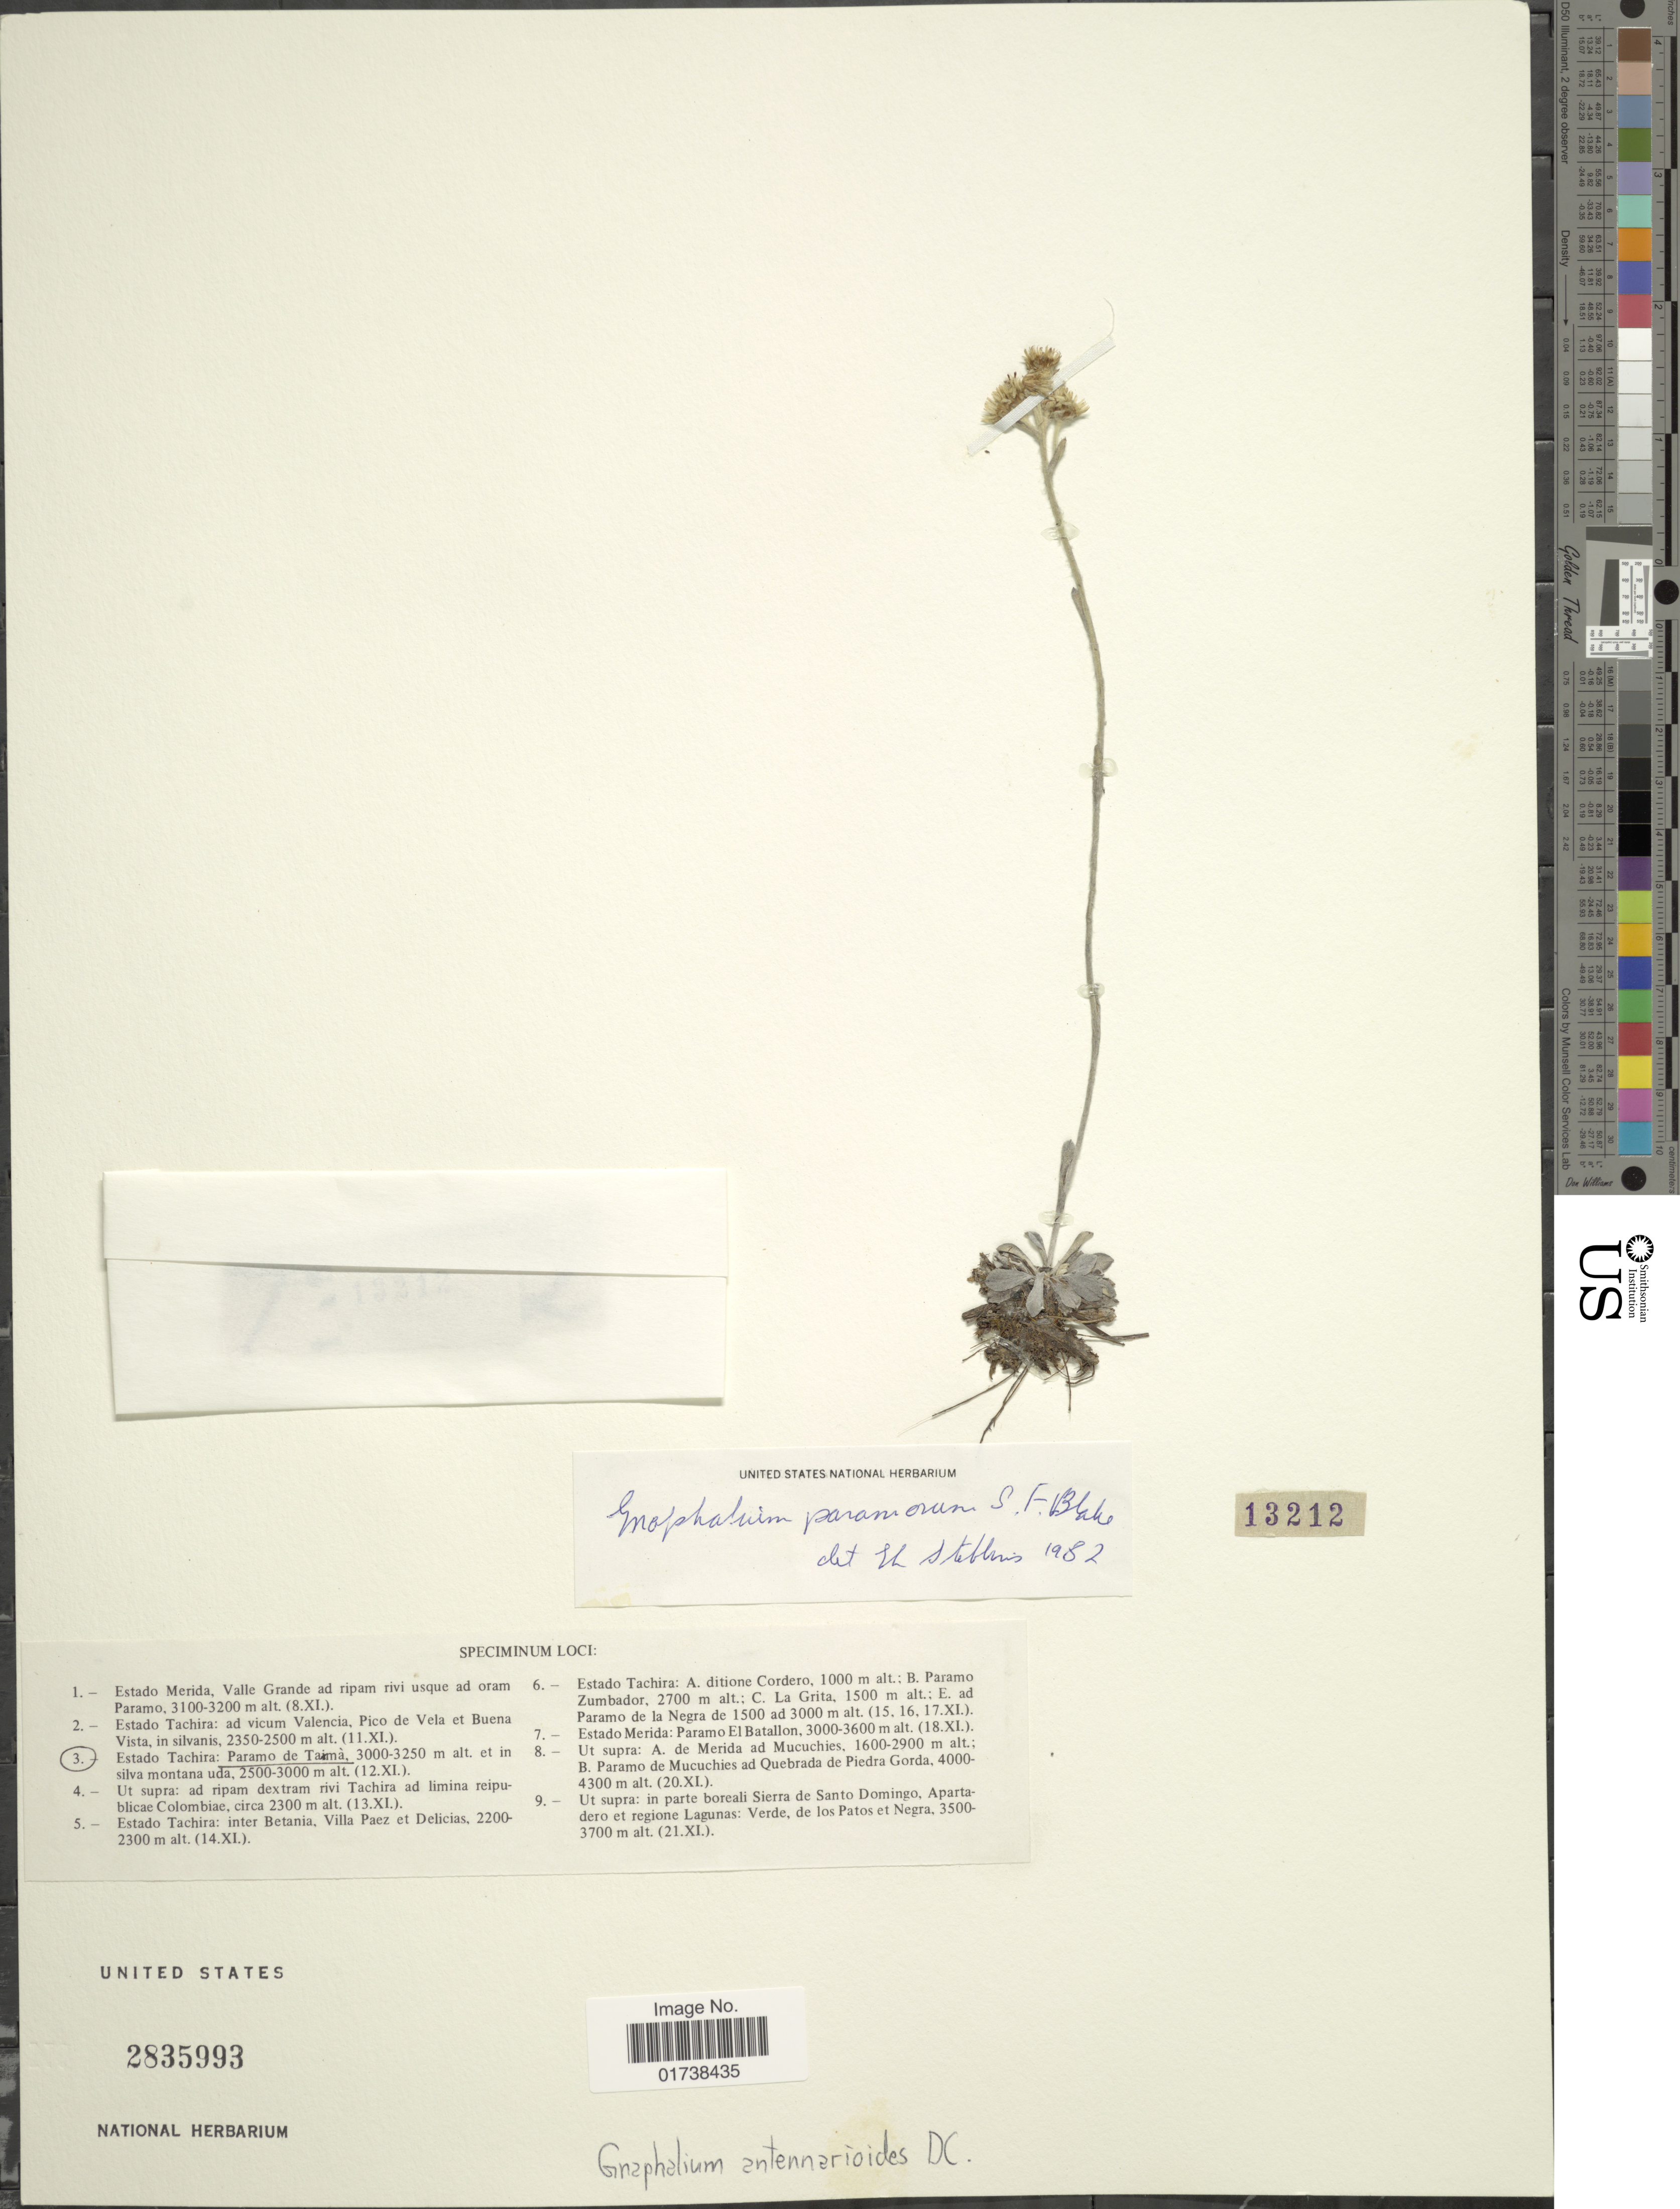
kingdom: Plantae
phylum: Tracheophyta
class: Magnoliopsida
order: Asterales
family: Asteraceae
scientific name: Orognaphalon paramorum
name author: (S.F. Blake) G.L. Nesom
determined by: Nesom, Guy L.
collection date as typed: Transcribed d/m/y: /11/12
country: Venezuela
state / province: Tachira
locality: Paramo de Taima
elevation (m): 2500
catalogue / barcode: US 2835993